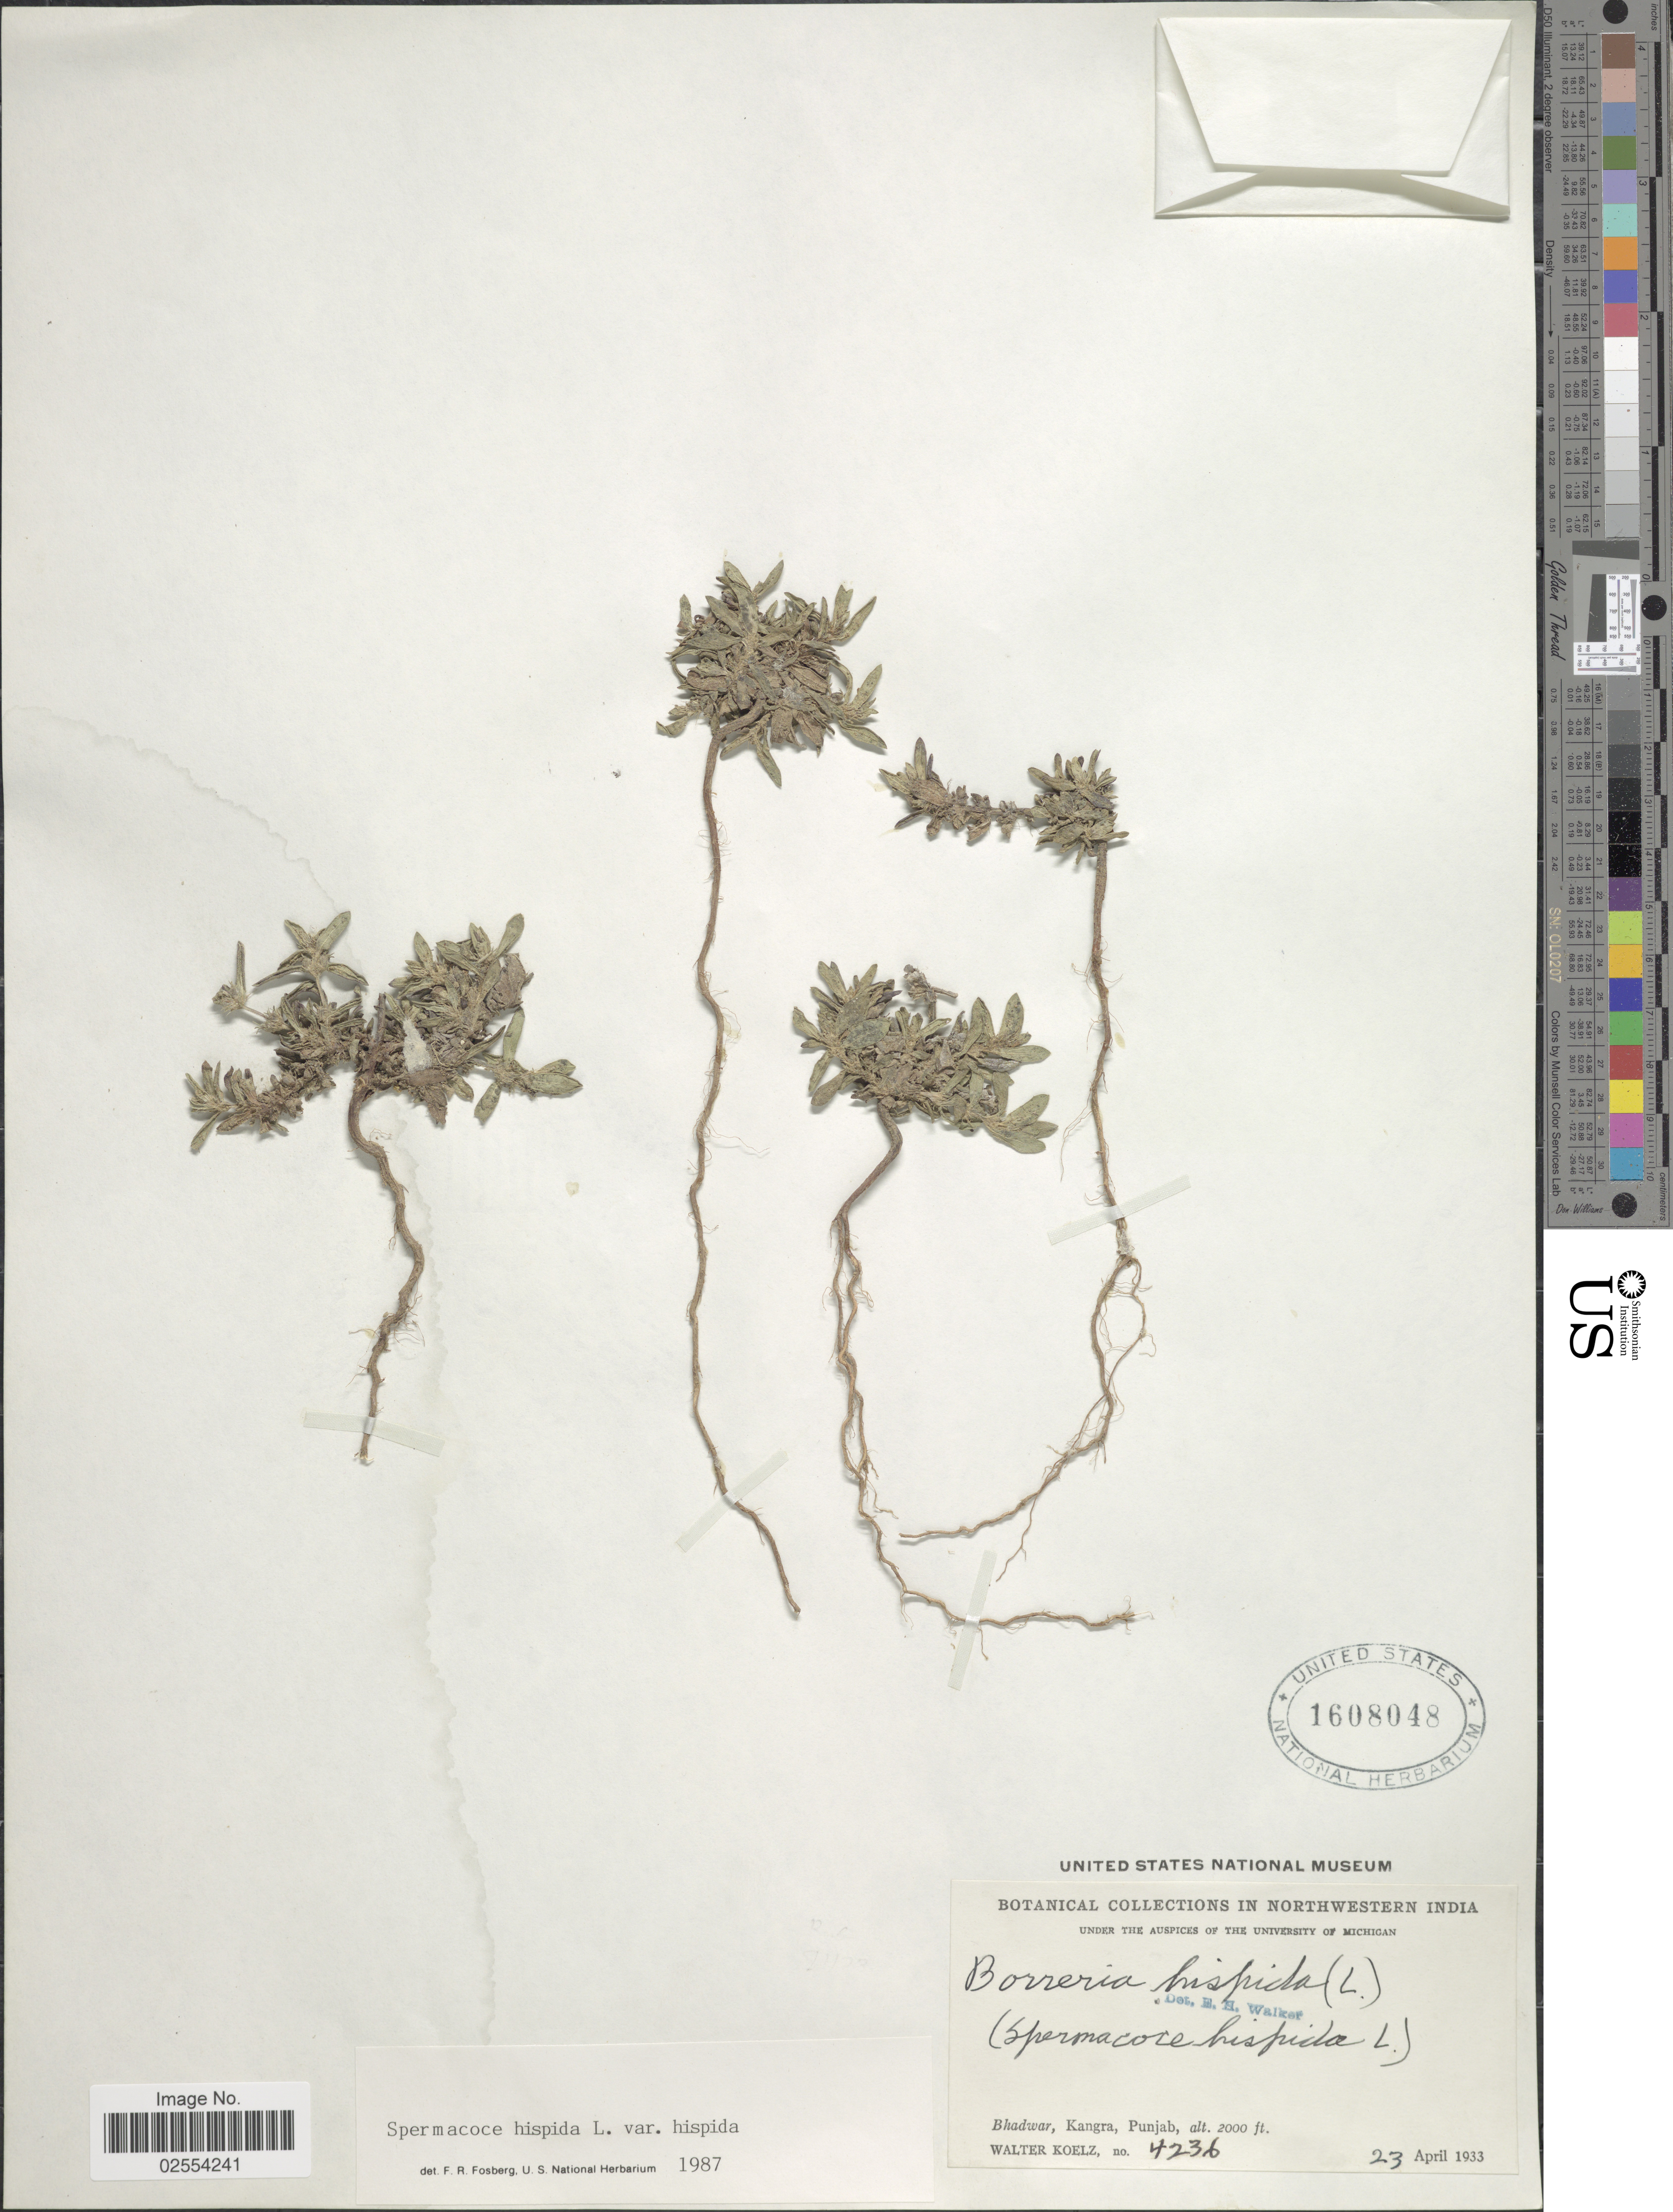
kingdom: Plantae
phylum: Tracheophyta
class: Magnoliopsida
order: Gentianales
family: Rubiaceae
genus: Spermacoce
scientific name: Spermacoce hispida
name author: L.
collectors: W. N. Koelz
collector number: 4236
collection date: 1933-04-23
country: India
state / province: Punjab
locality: Northwestern India, Bhadwar, Kangra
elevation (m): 610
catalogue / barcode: US 1608048